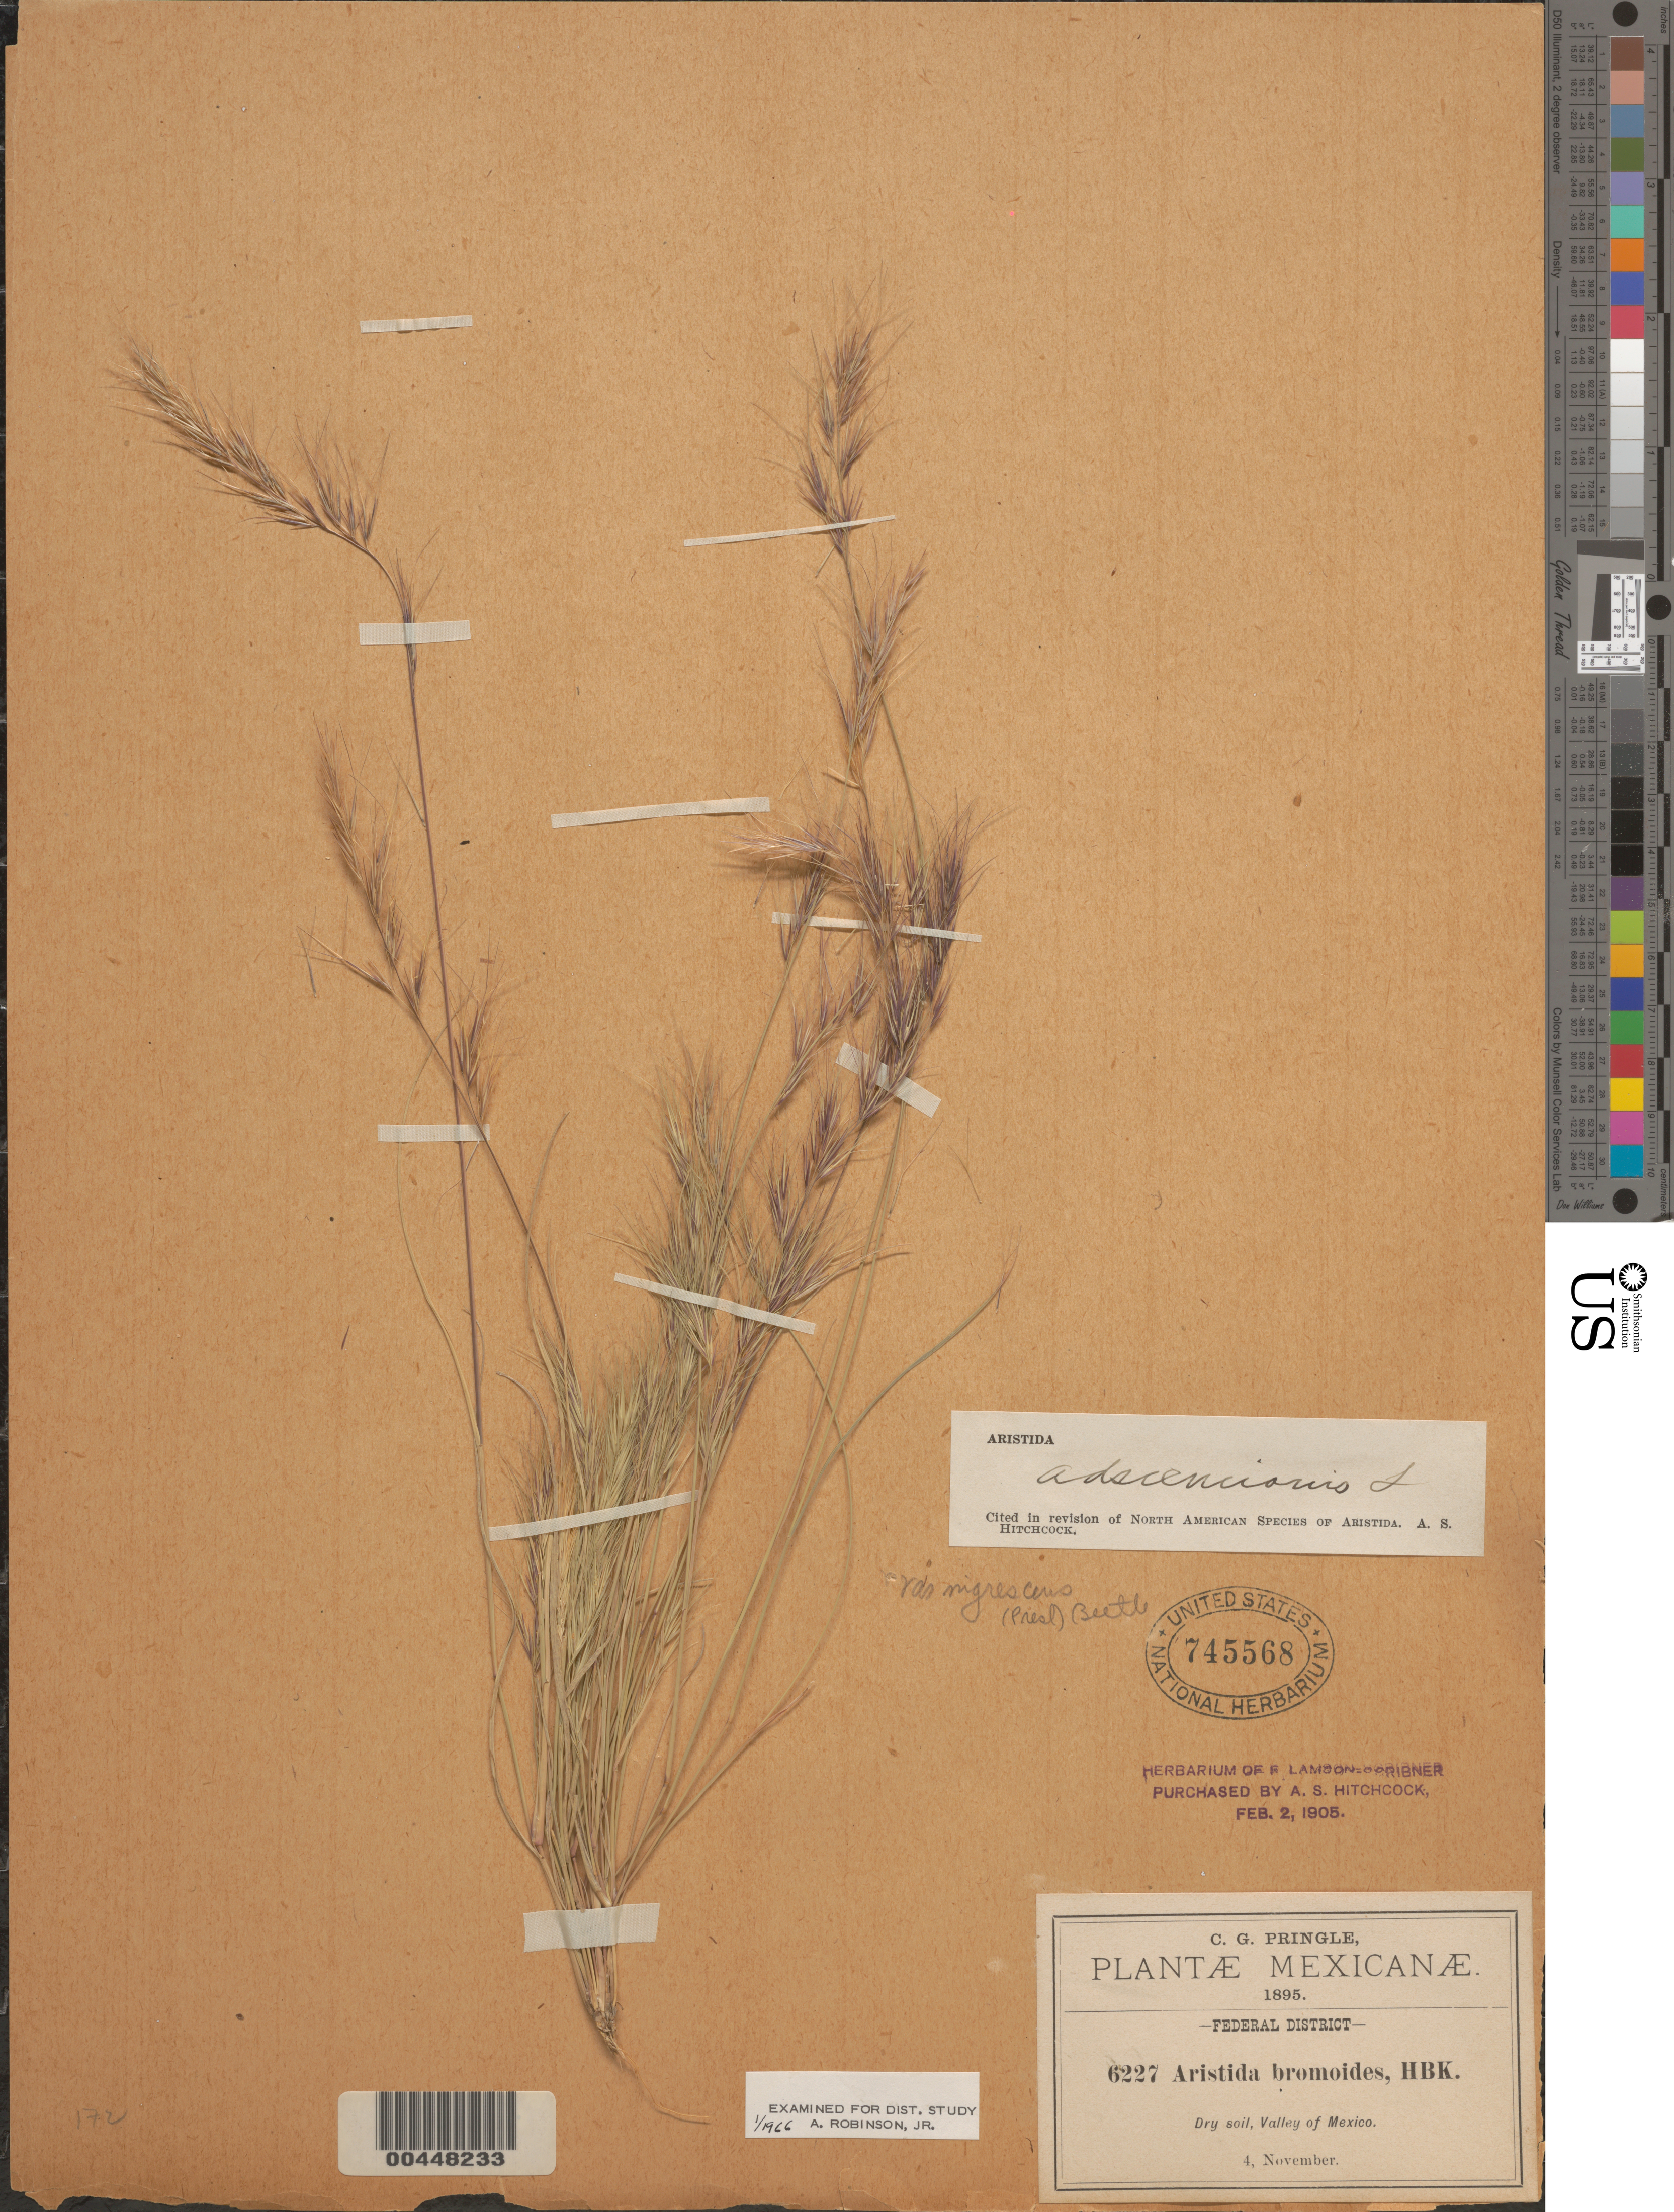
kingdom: Plantae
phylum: Tracheophyta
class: Liliopsida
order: Poales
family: Poaceae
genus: Aristida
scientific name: Aristida adscensionis var. nigrescens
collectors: C. G. Pringle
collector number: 6227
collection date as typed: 4 Nov 1895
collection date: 1895-11-04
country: Mexico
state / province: Distrito Federal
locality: Valley of Mexico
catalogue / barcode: US 745568